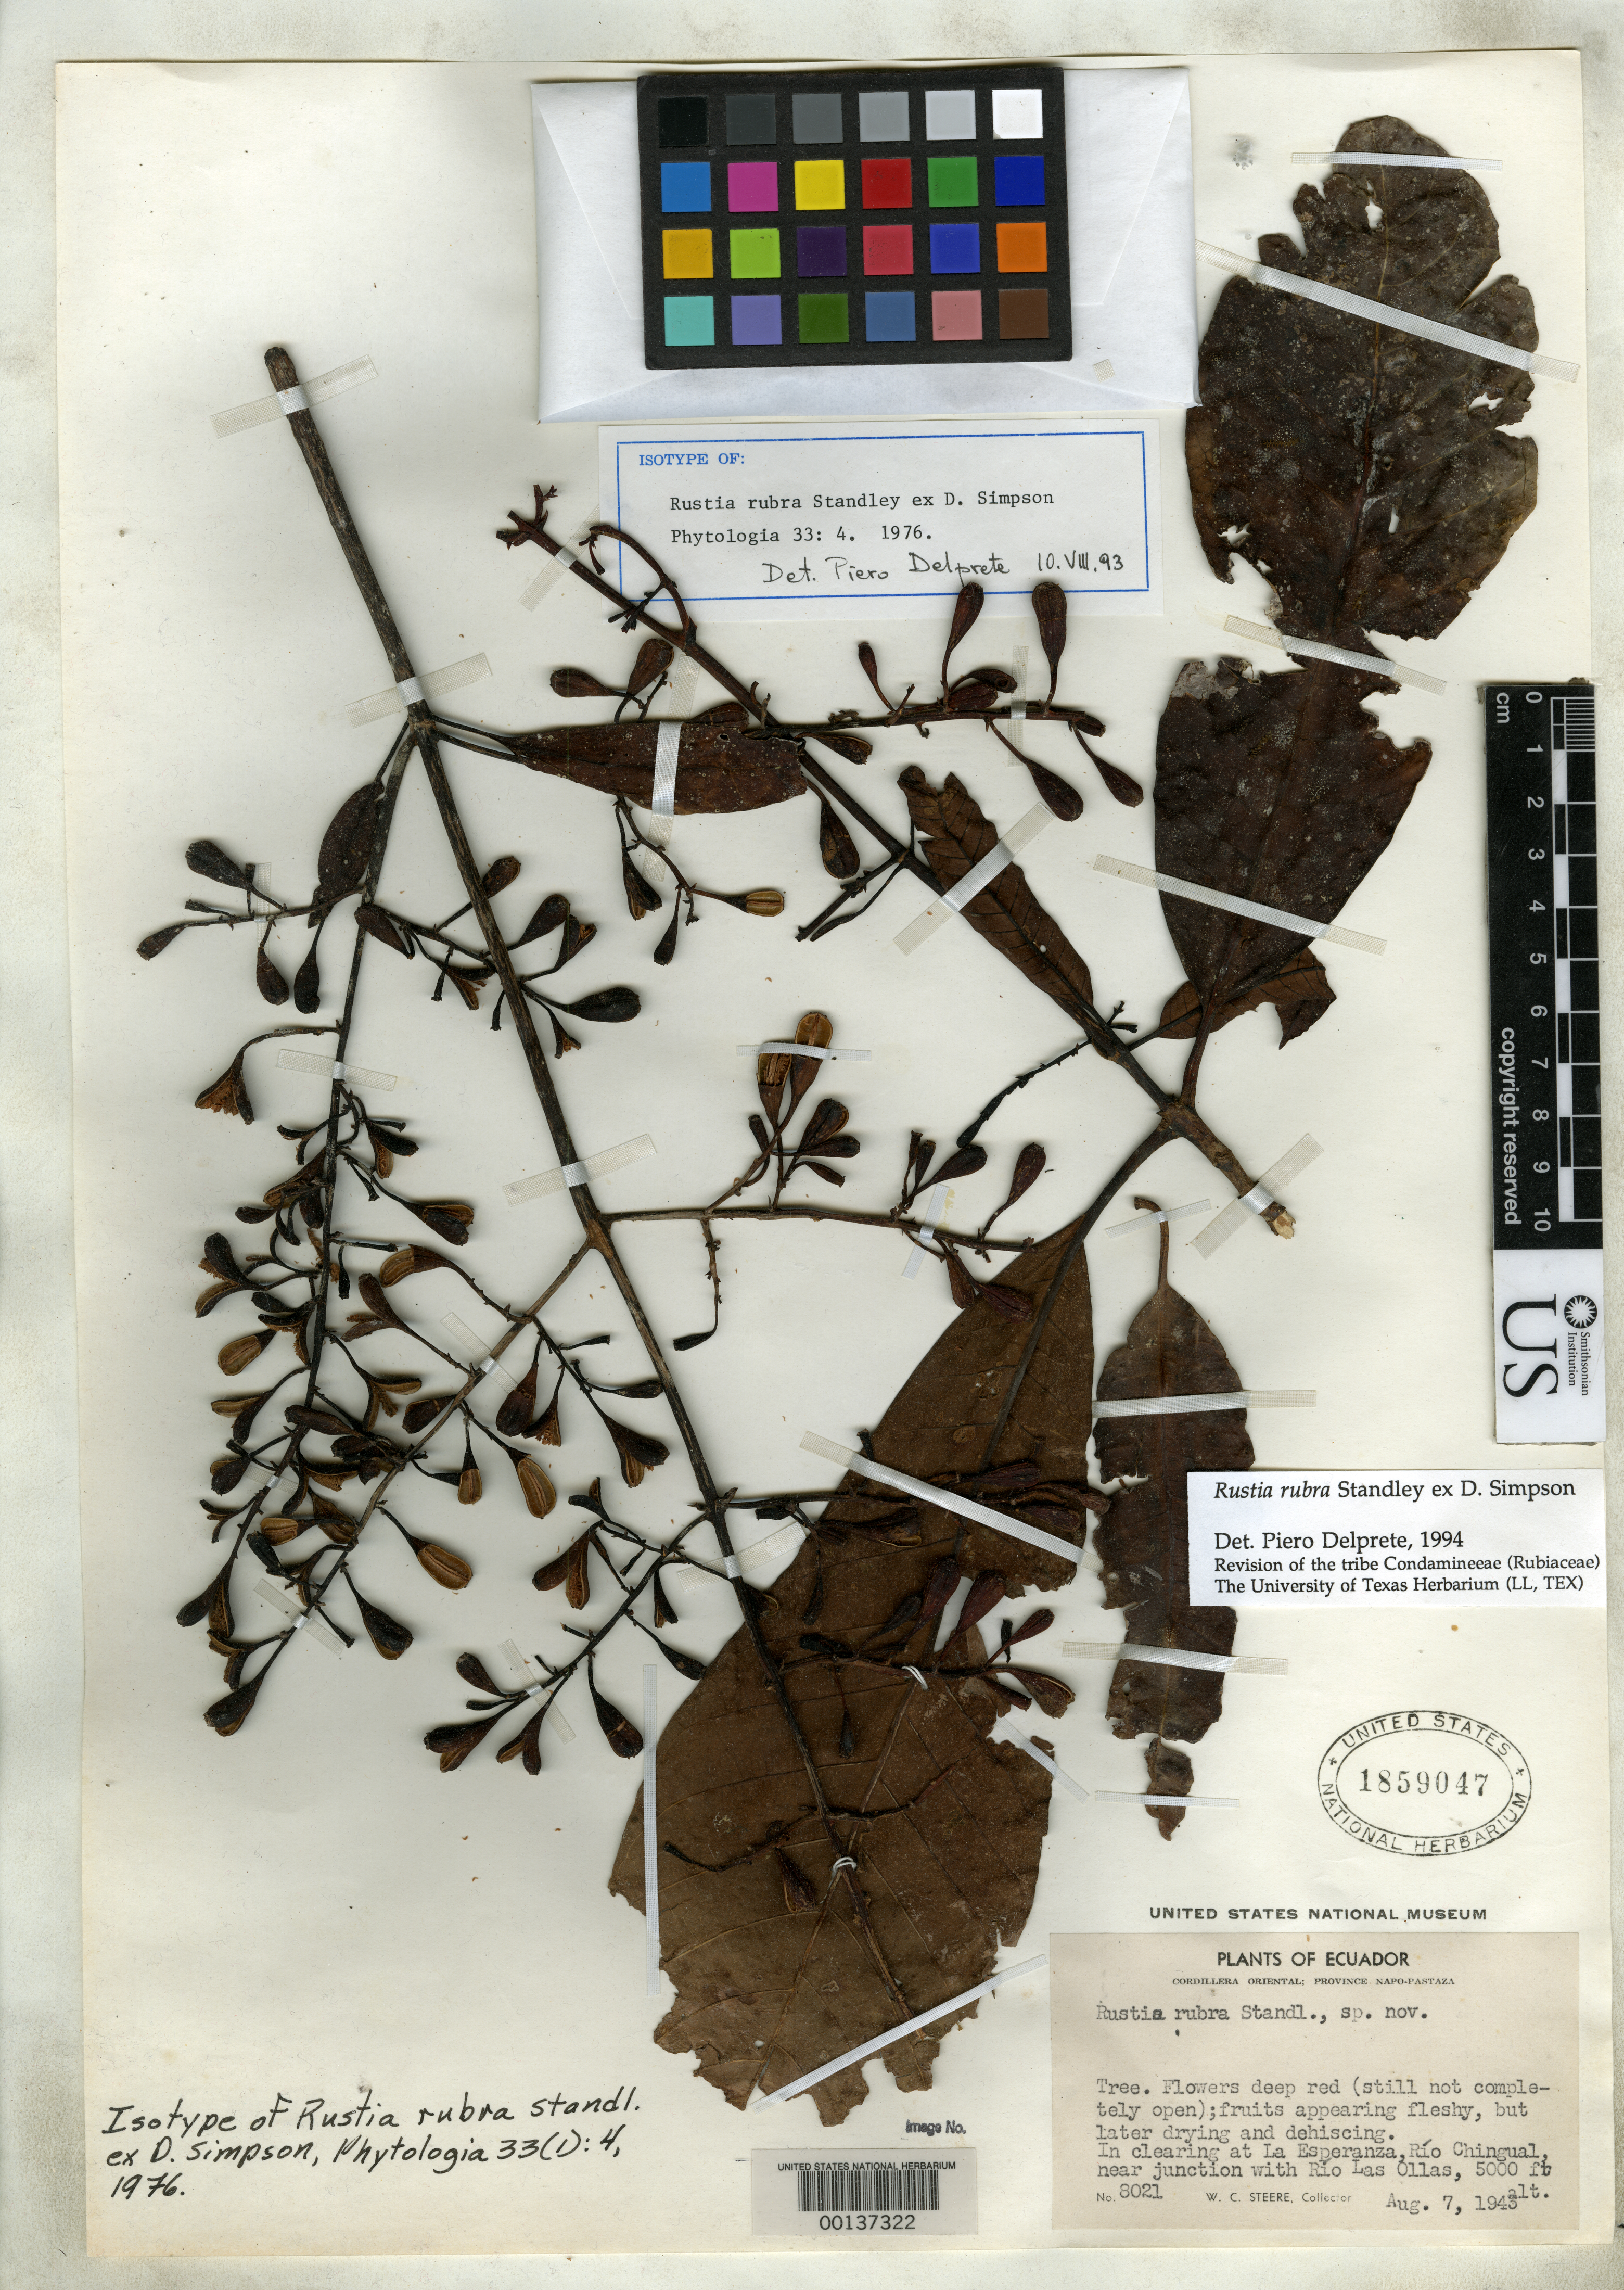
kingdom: Plantae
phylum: Tracheophyta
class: Magnoliopsida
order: Gentianales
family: Rubiaceae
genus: Rustia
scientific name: Rustia rubra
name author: Standl. ex D.R. Simpson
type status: Isotype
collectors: W. C. Steere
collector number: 8021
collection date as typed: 07 Aug 1943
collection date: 1943-08-07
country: Ecuador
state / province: Napo / Pastaza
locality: Cordillera Oriental, La Esperanza, Rio Chingual near junction with Rio Las Ollas.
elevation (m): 1524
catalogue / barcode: US 1859047